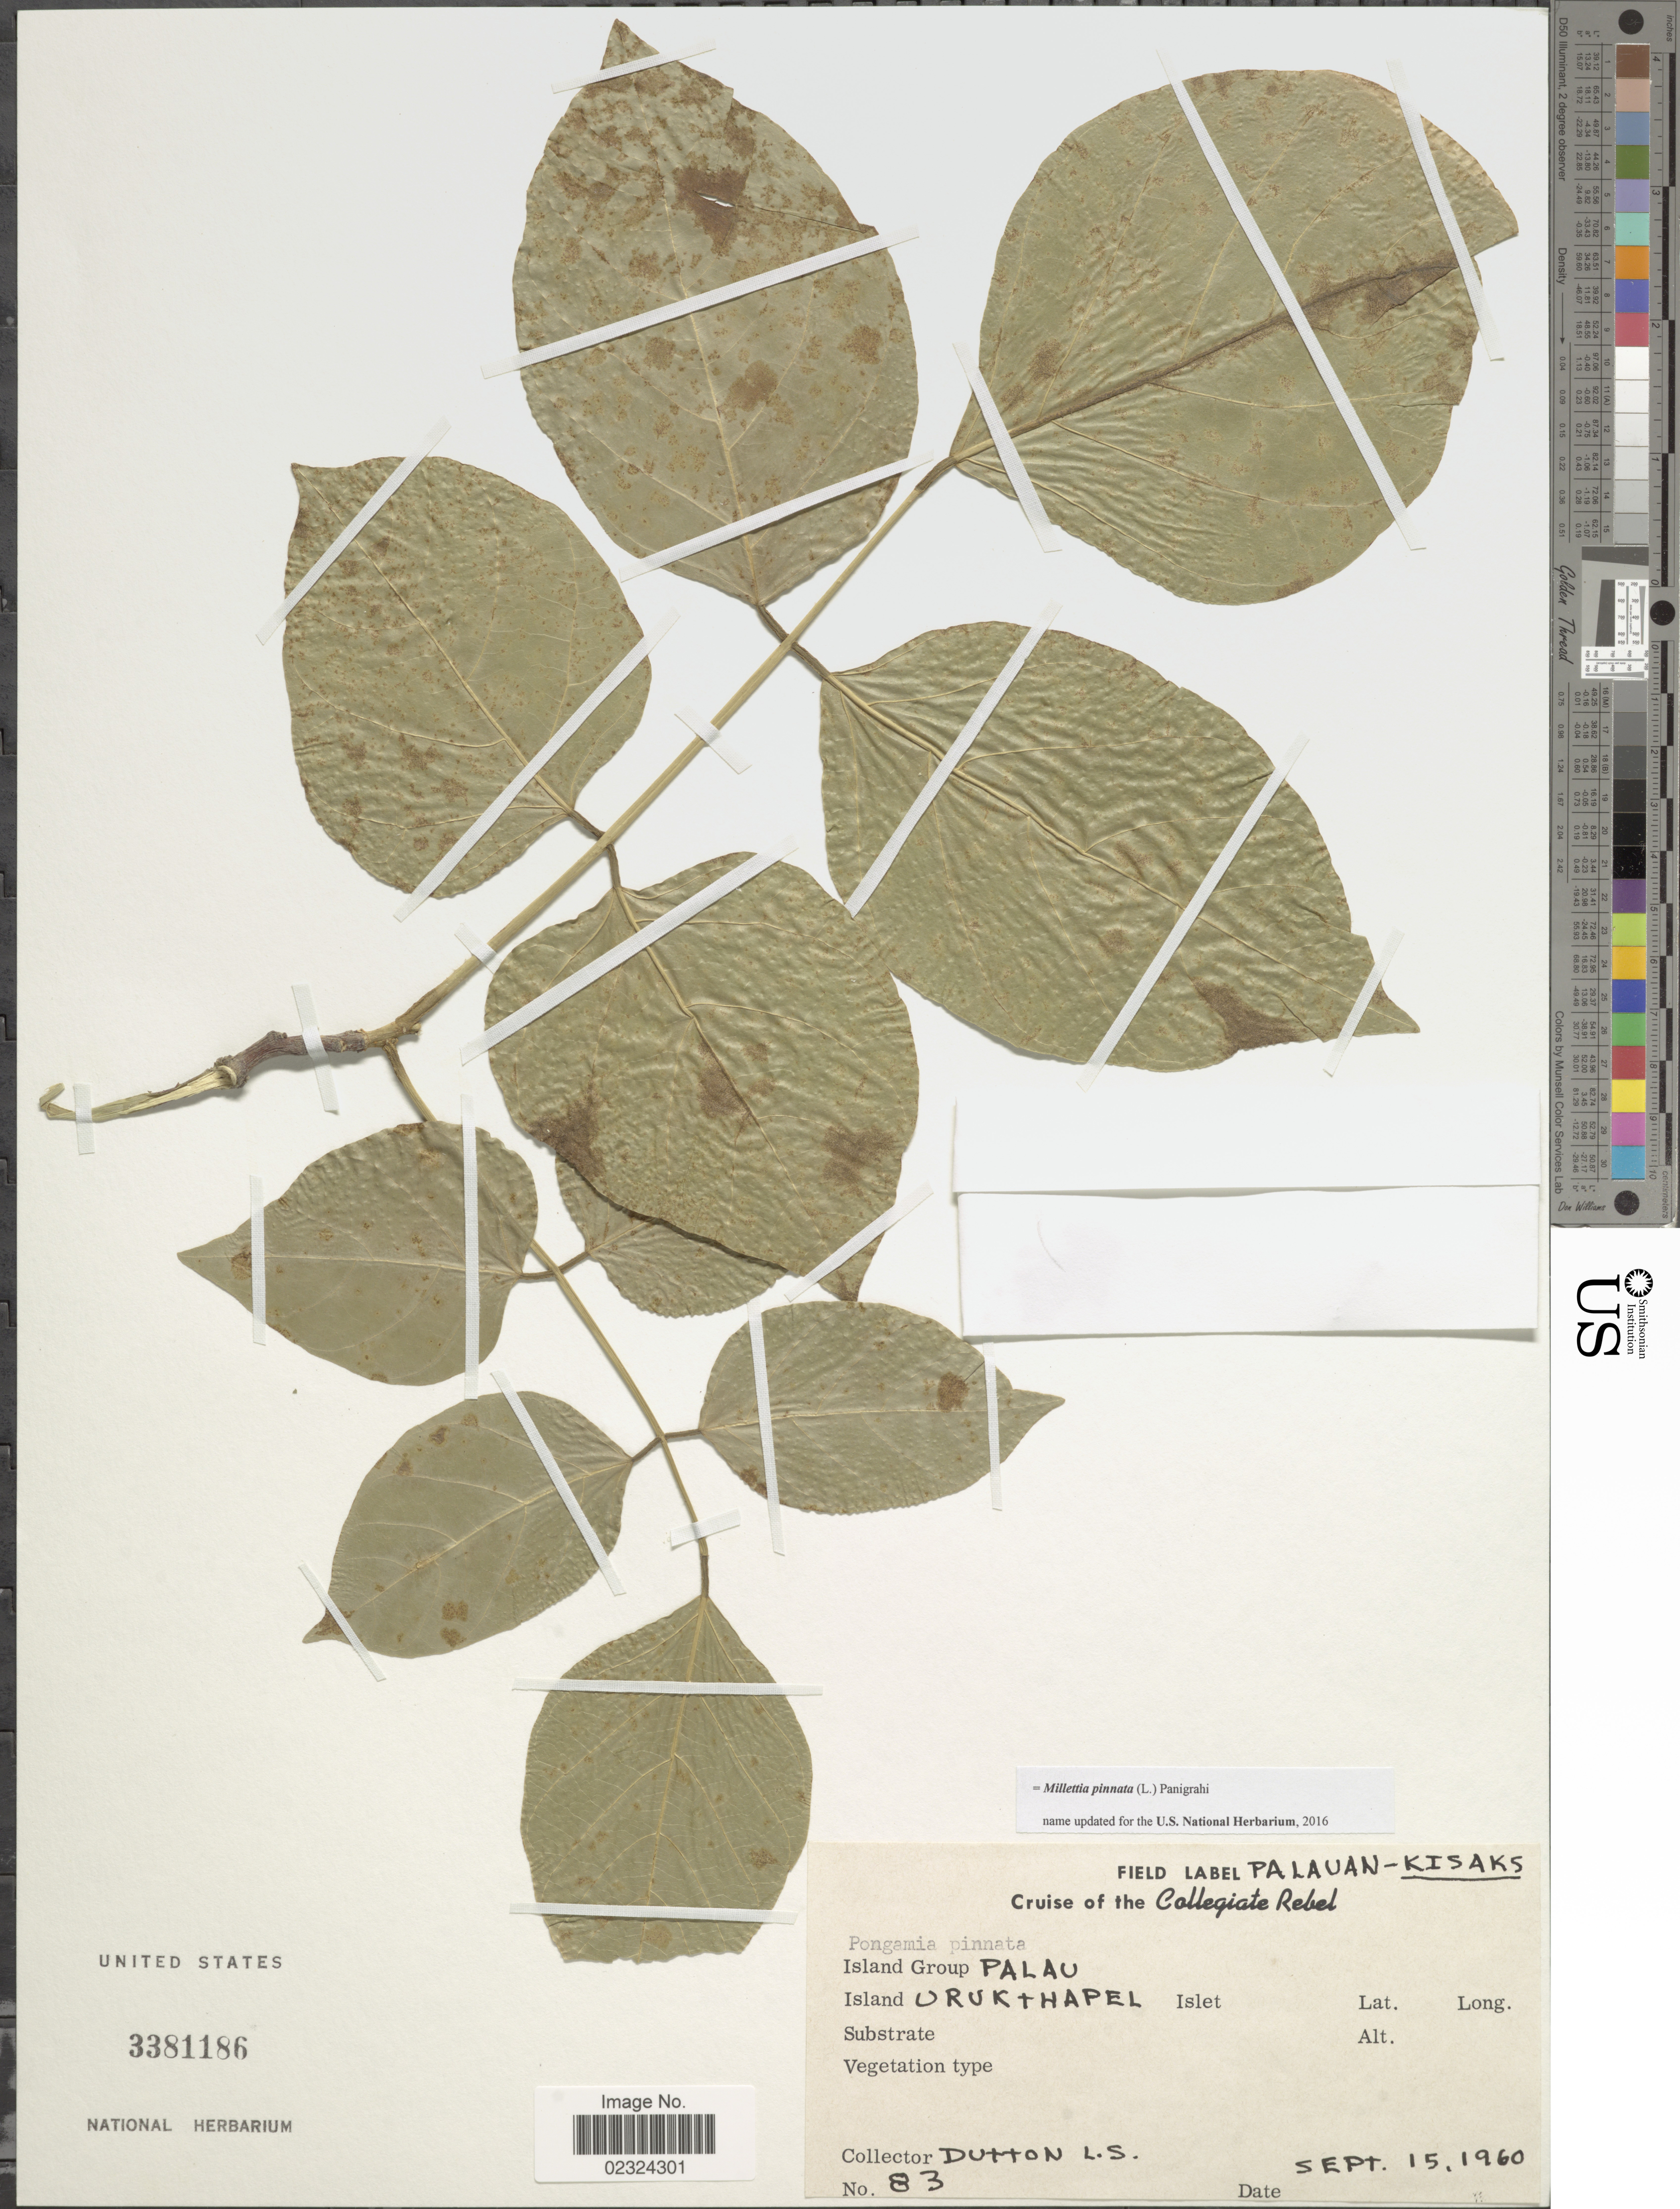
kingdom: Plantae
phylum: Tracheophyta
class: Magnoliopsida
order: Fabales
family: Fabaceae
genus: Millettia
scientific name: Millettia pinnata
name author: (L.) Panigrahi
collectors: L. Dutton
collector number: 83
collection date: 1960-09-15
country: Palau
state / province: Koror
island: Ngeruktabel [Urukthapel]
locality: Island group Palau. Island Urukthapel.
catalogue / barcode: US 3381186